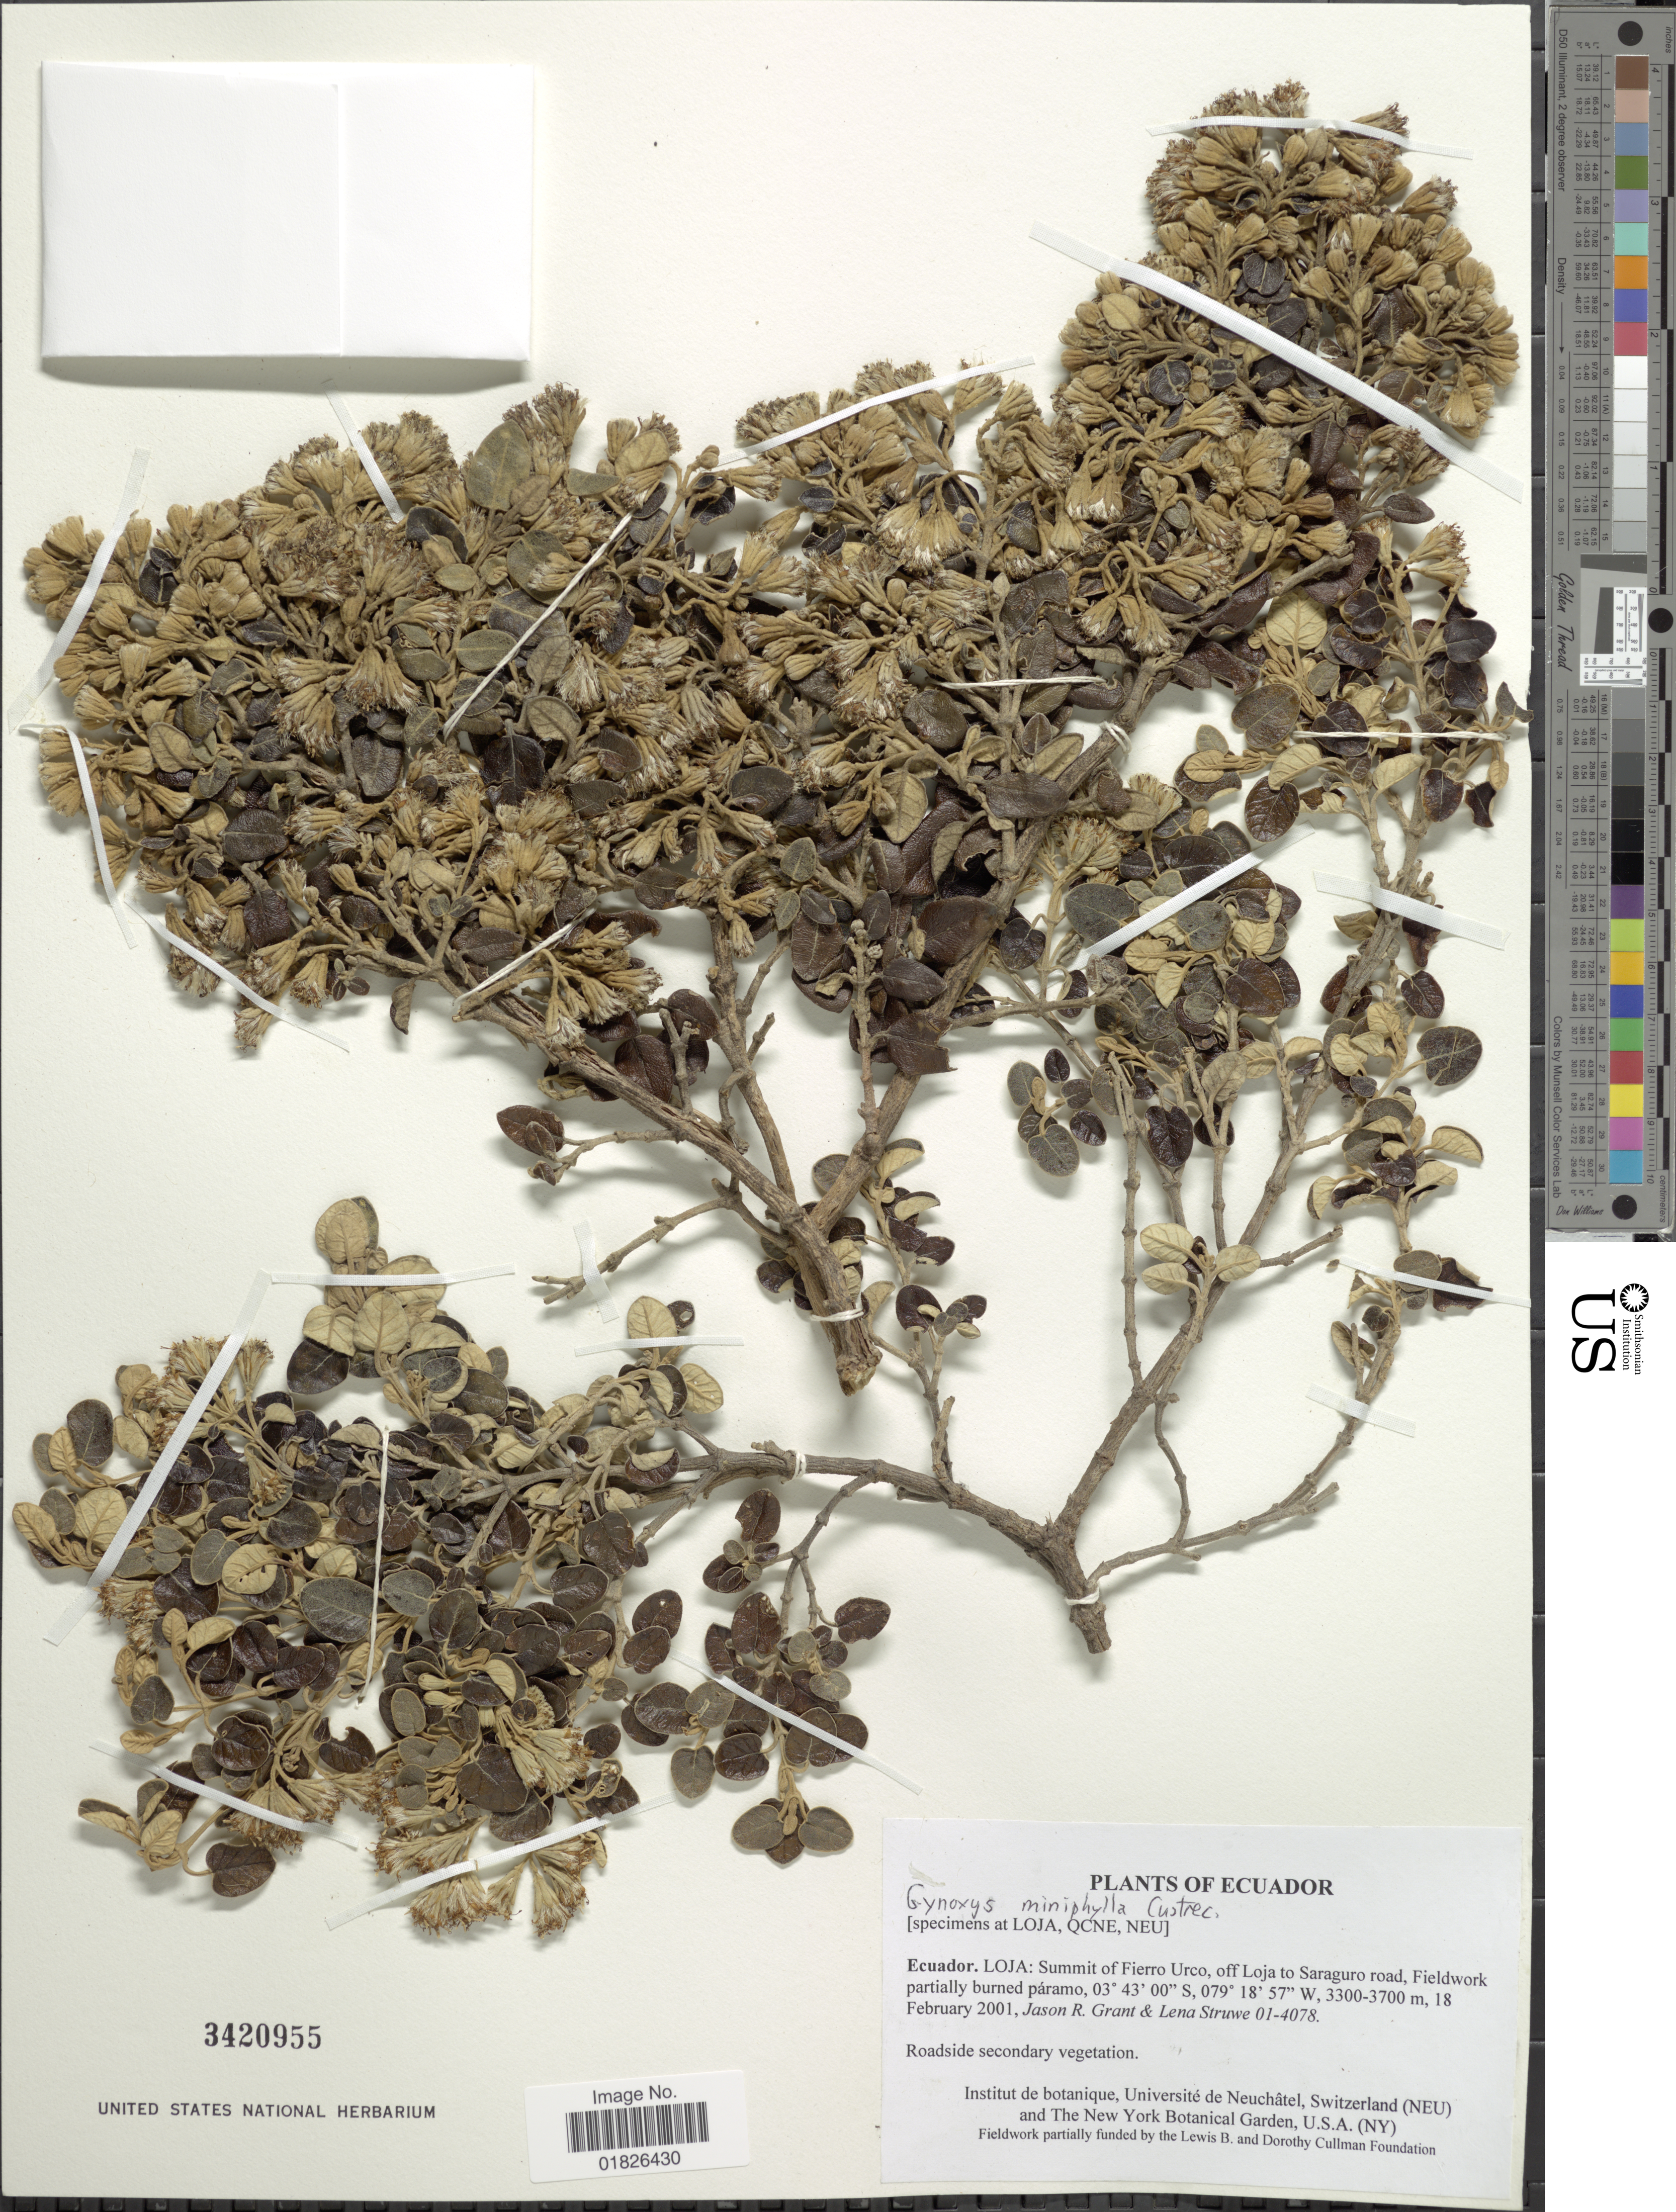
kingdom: Plantae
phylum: Tracheophyta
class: Magnoliopsida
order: Asterales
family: Asteraceae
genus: Gynoxys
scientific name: Gynoxys miniphylla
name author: Cuatrec.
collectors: J. Grant & L. Struwe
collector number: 01-4078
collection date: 2001-02-18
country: Ecuador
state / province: Loja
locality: Summit of Fierro Urco, off Loja to Saraguro road, Fieldwork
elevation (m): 3300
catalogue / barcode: US 3420955